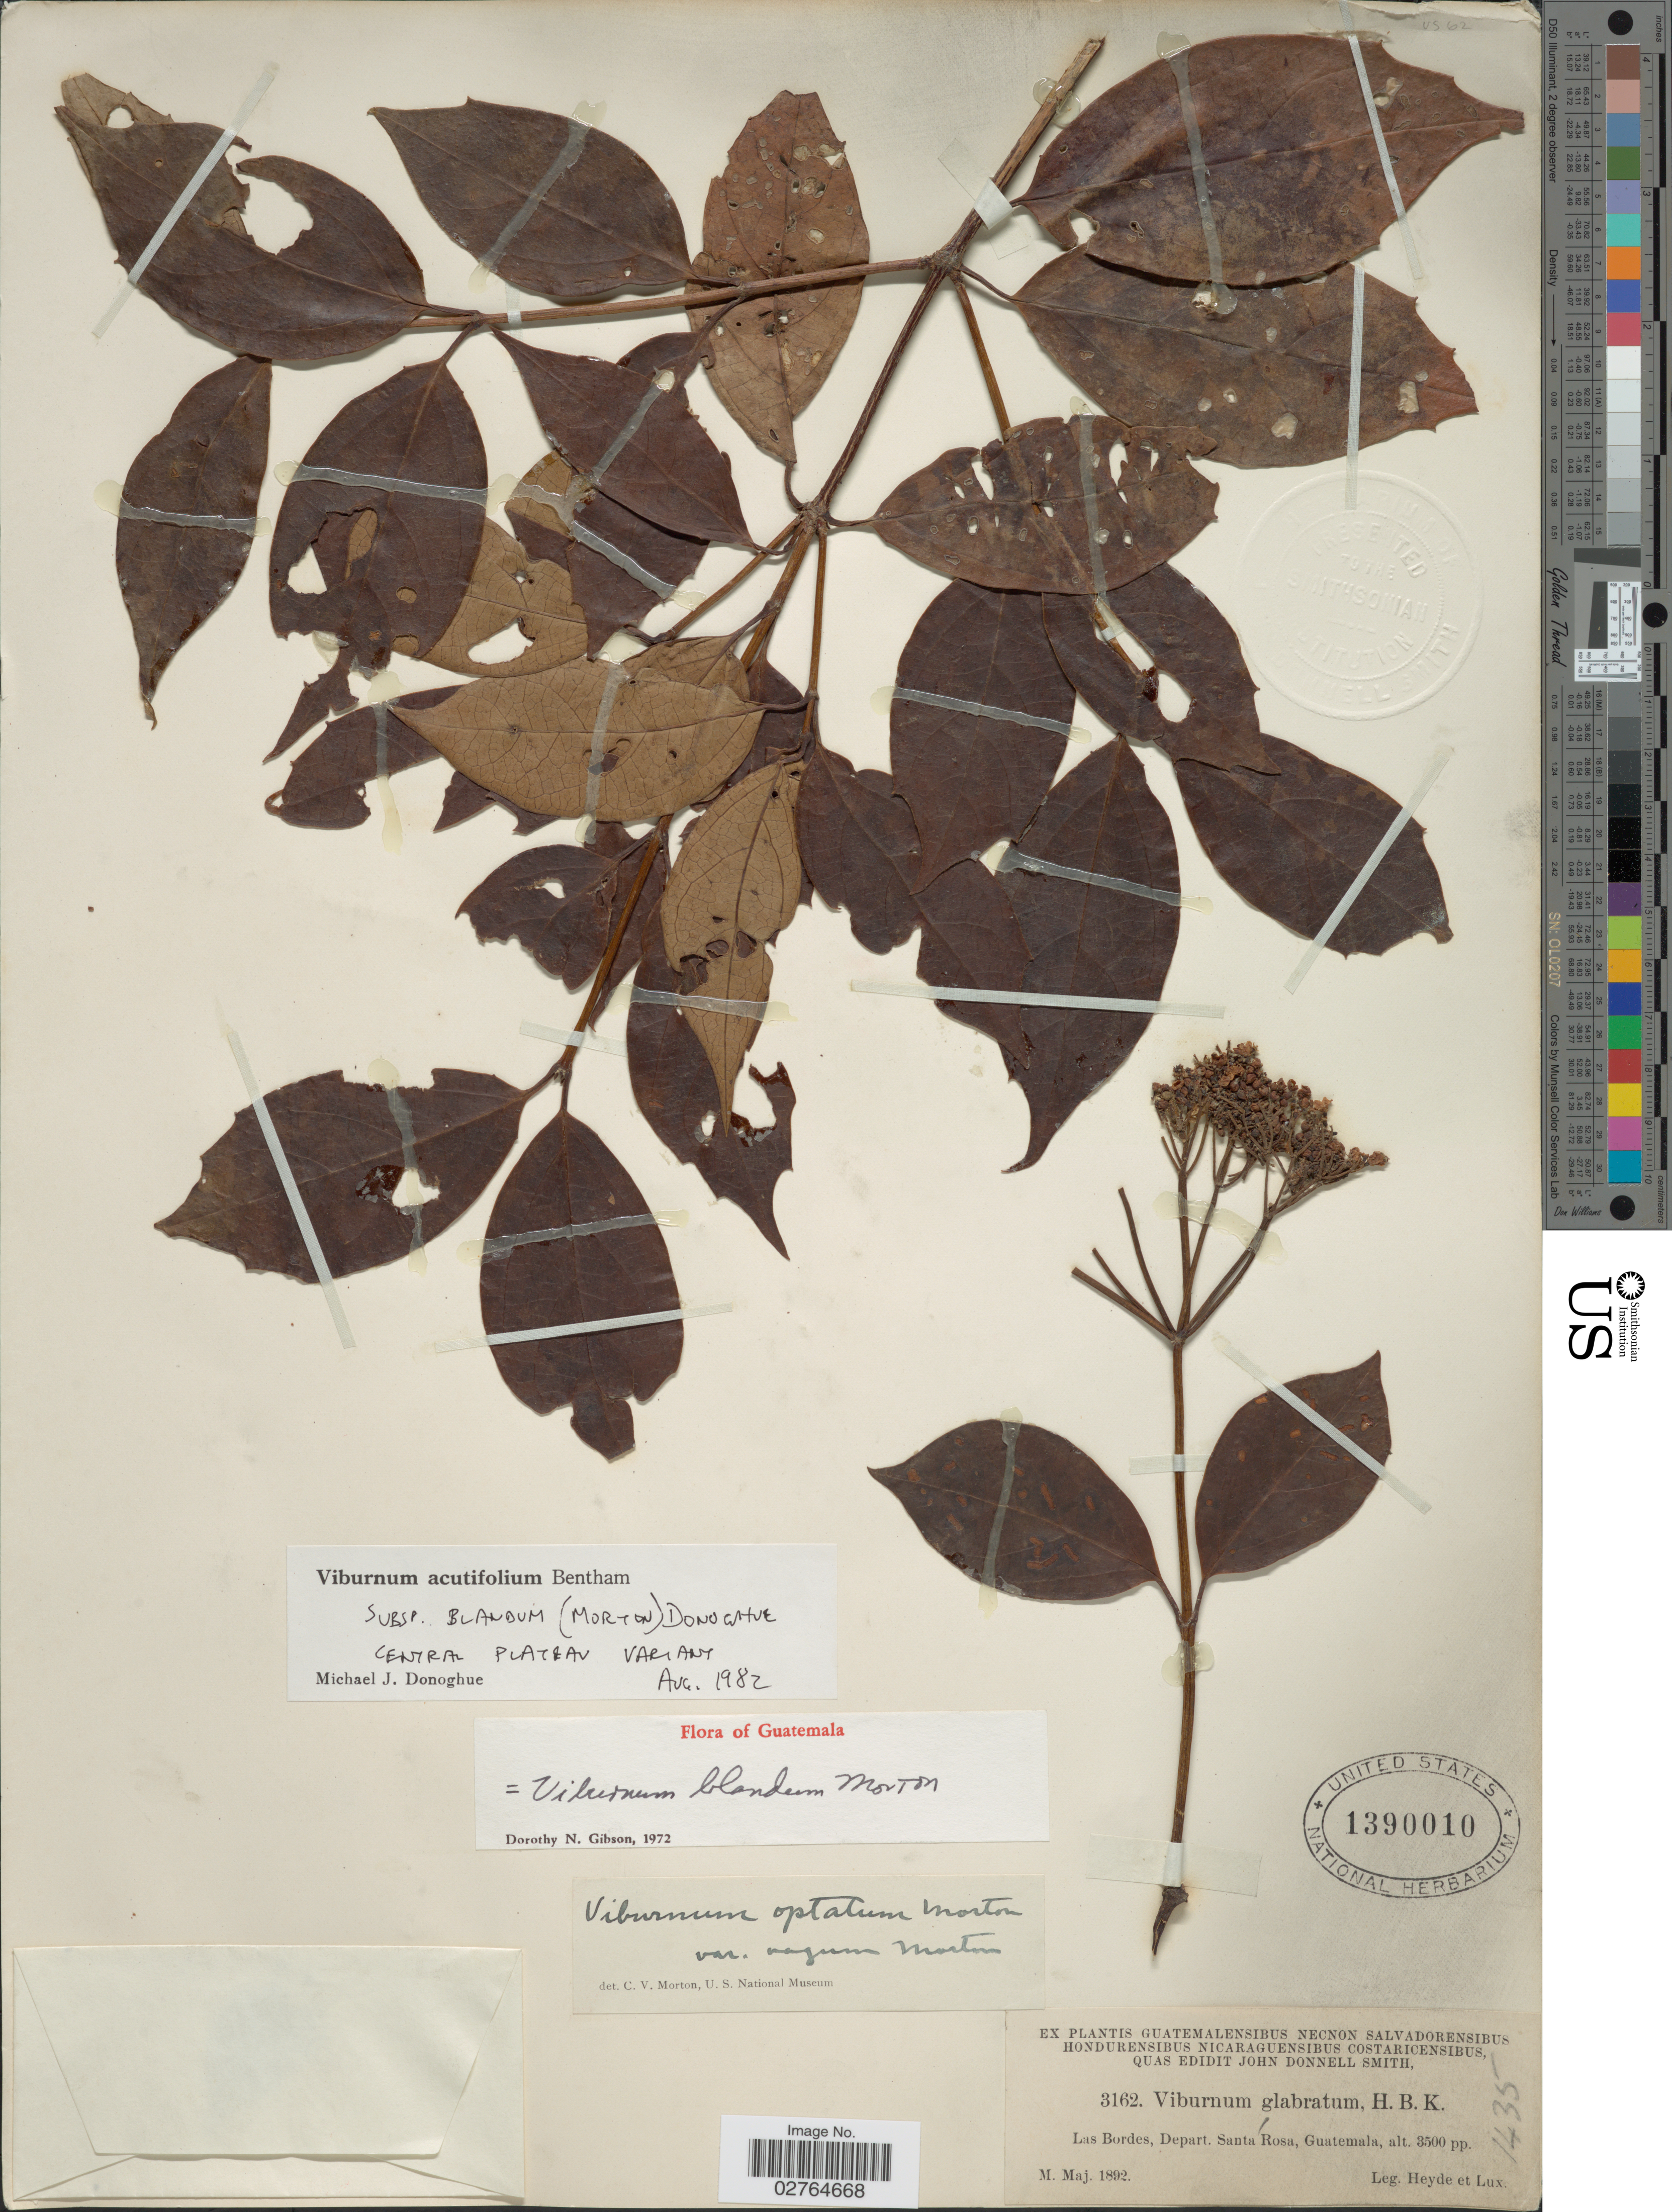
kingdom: Plantae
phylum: Tracheophyta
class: Magnoliopsida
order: Dipsacales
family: Viburnaceae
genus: Viburnum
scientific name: Viburnum acutifolium subsp. blandum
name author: (C.V. Morton) Villarreal & A.E. Estrada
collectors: Heyde & Lux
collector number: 3162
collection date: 1892-05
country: Guatemala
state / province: Santa Rosa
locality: Las Bordes, Depart. Santa Rosa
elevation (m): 1067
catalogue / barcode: US 1390010